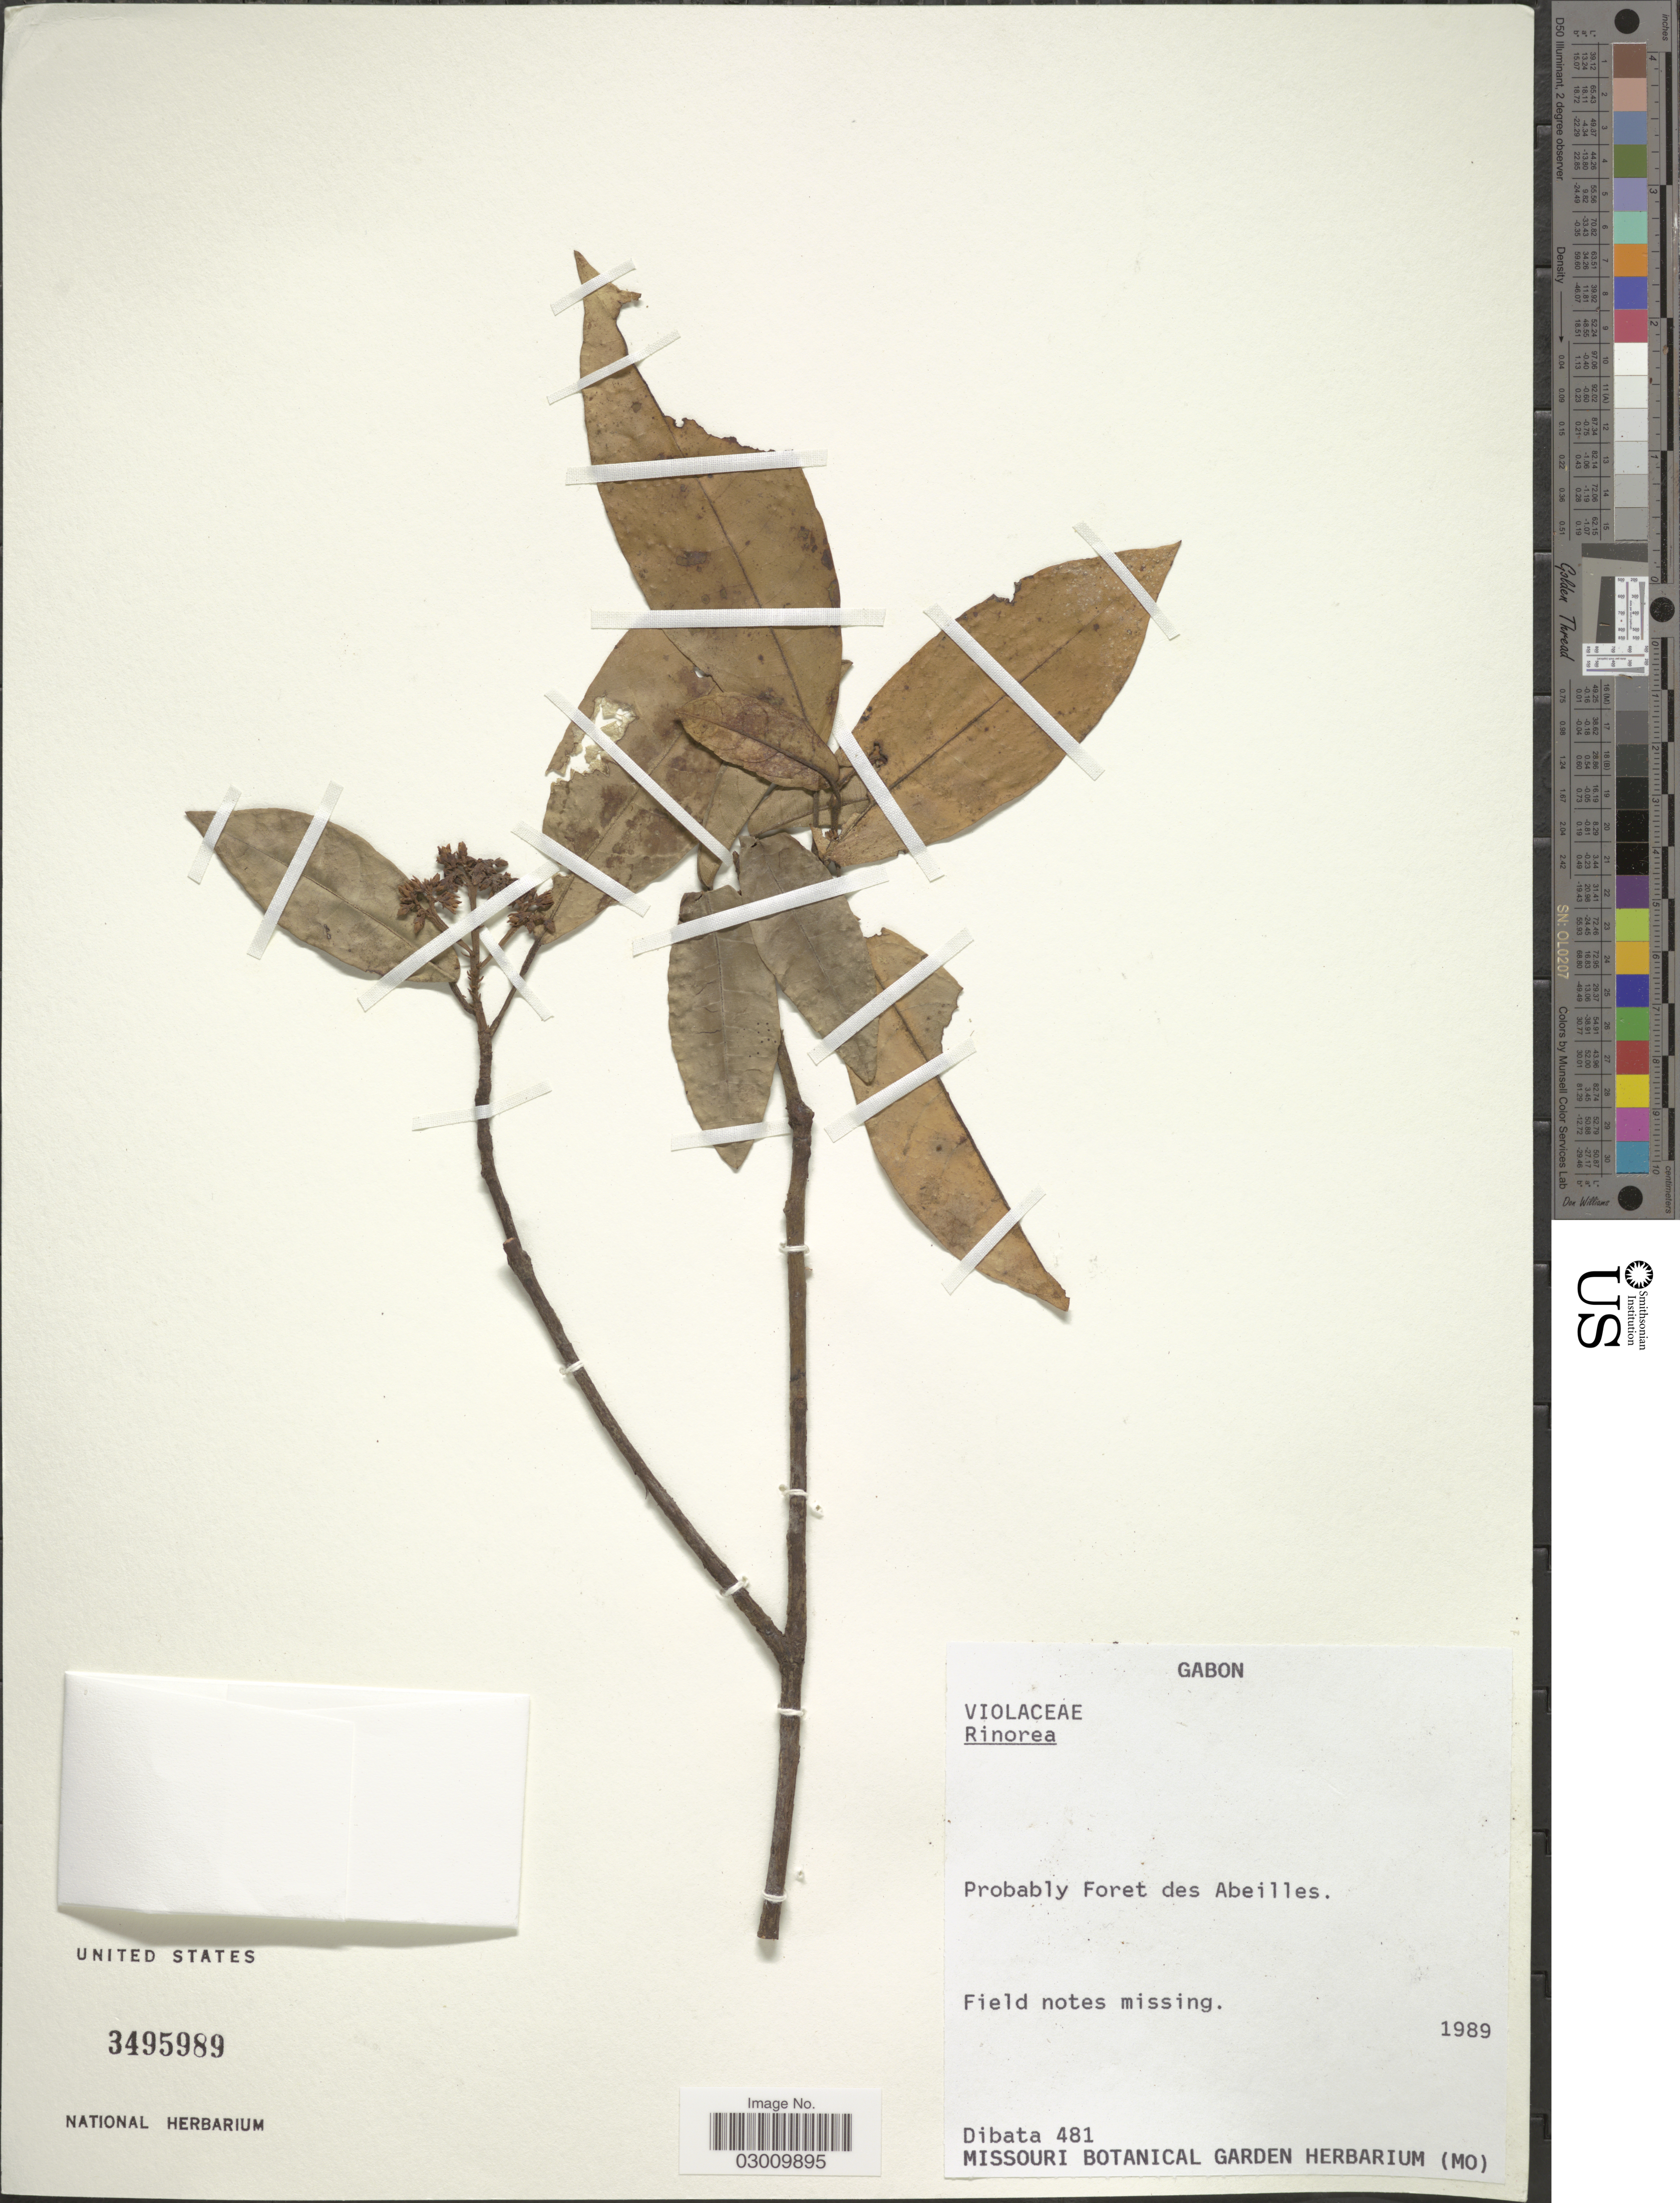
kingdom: Plantae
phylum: Tracheophyta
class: Magnoliopsida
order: Malpighiales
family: Violaceae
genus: Rinorea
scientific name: Rinorea sp.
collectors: Dibata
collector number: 481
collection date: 1989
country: Gabon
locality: Probably Forest des Abeilles.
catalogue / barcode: US 3495989